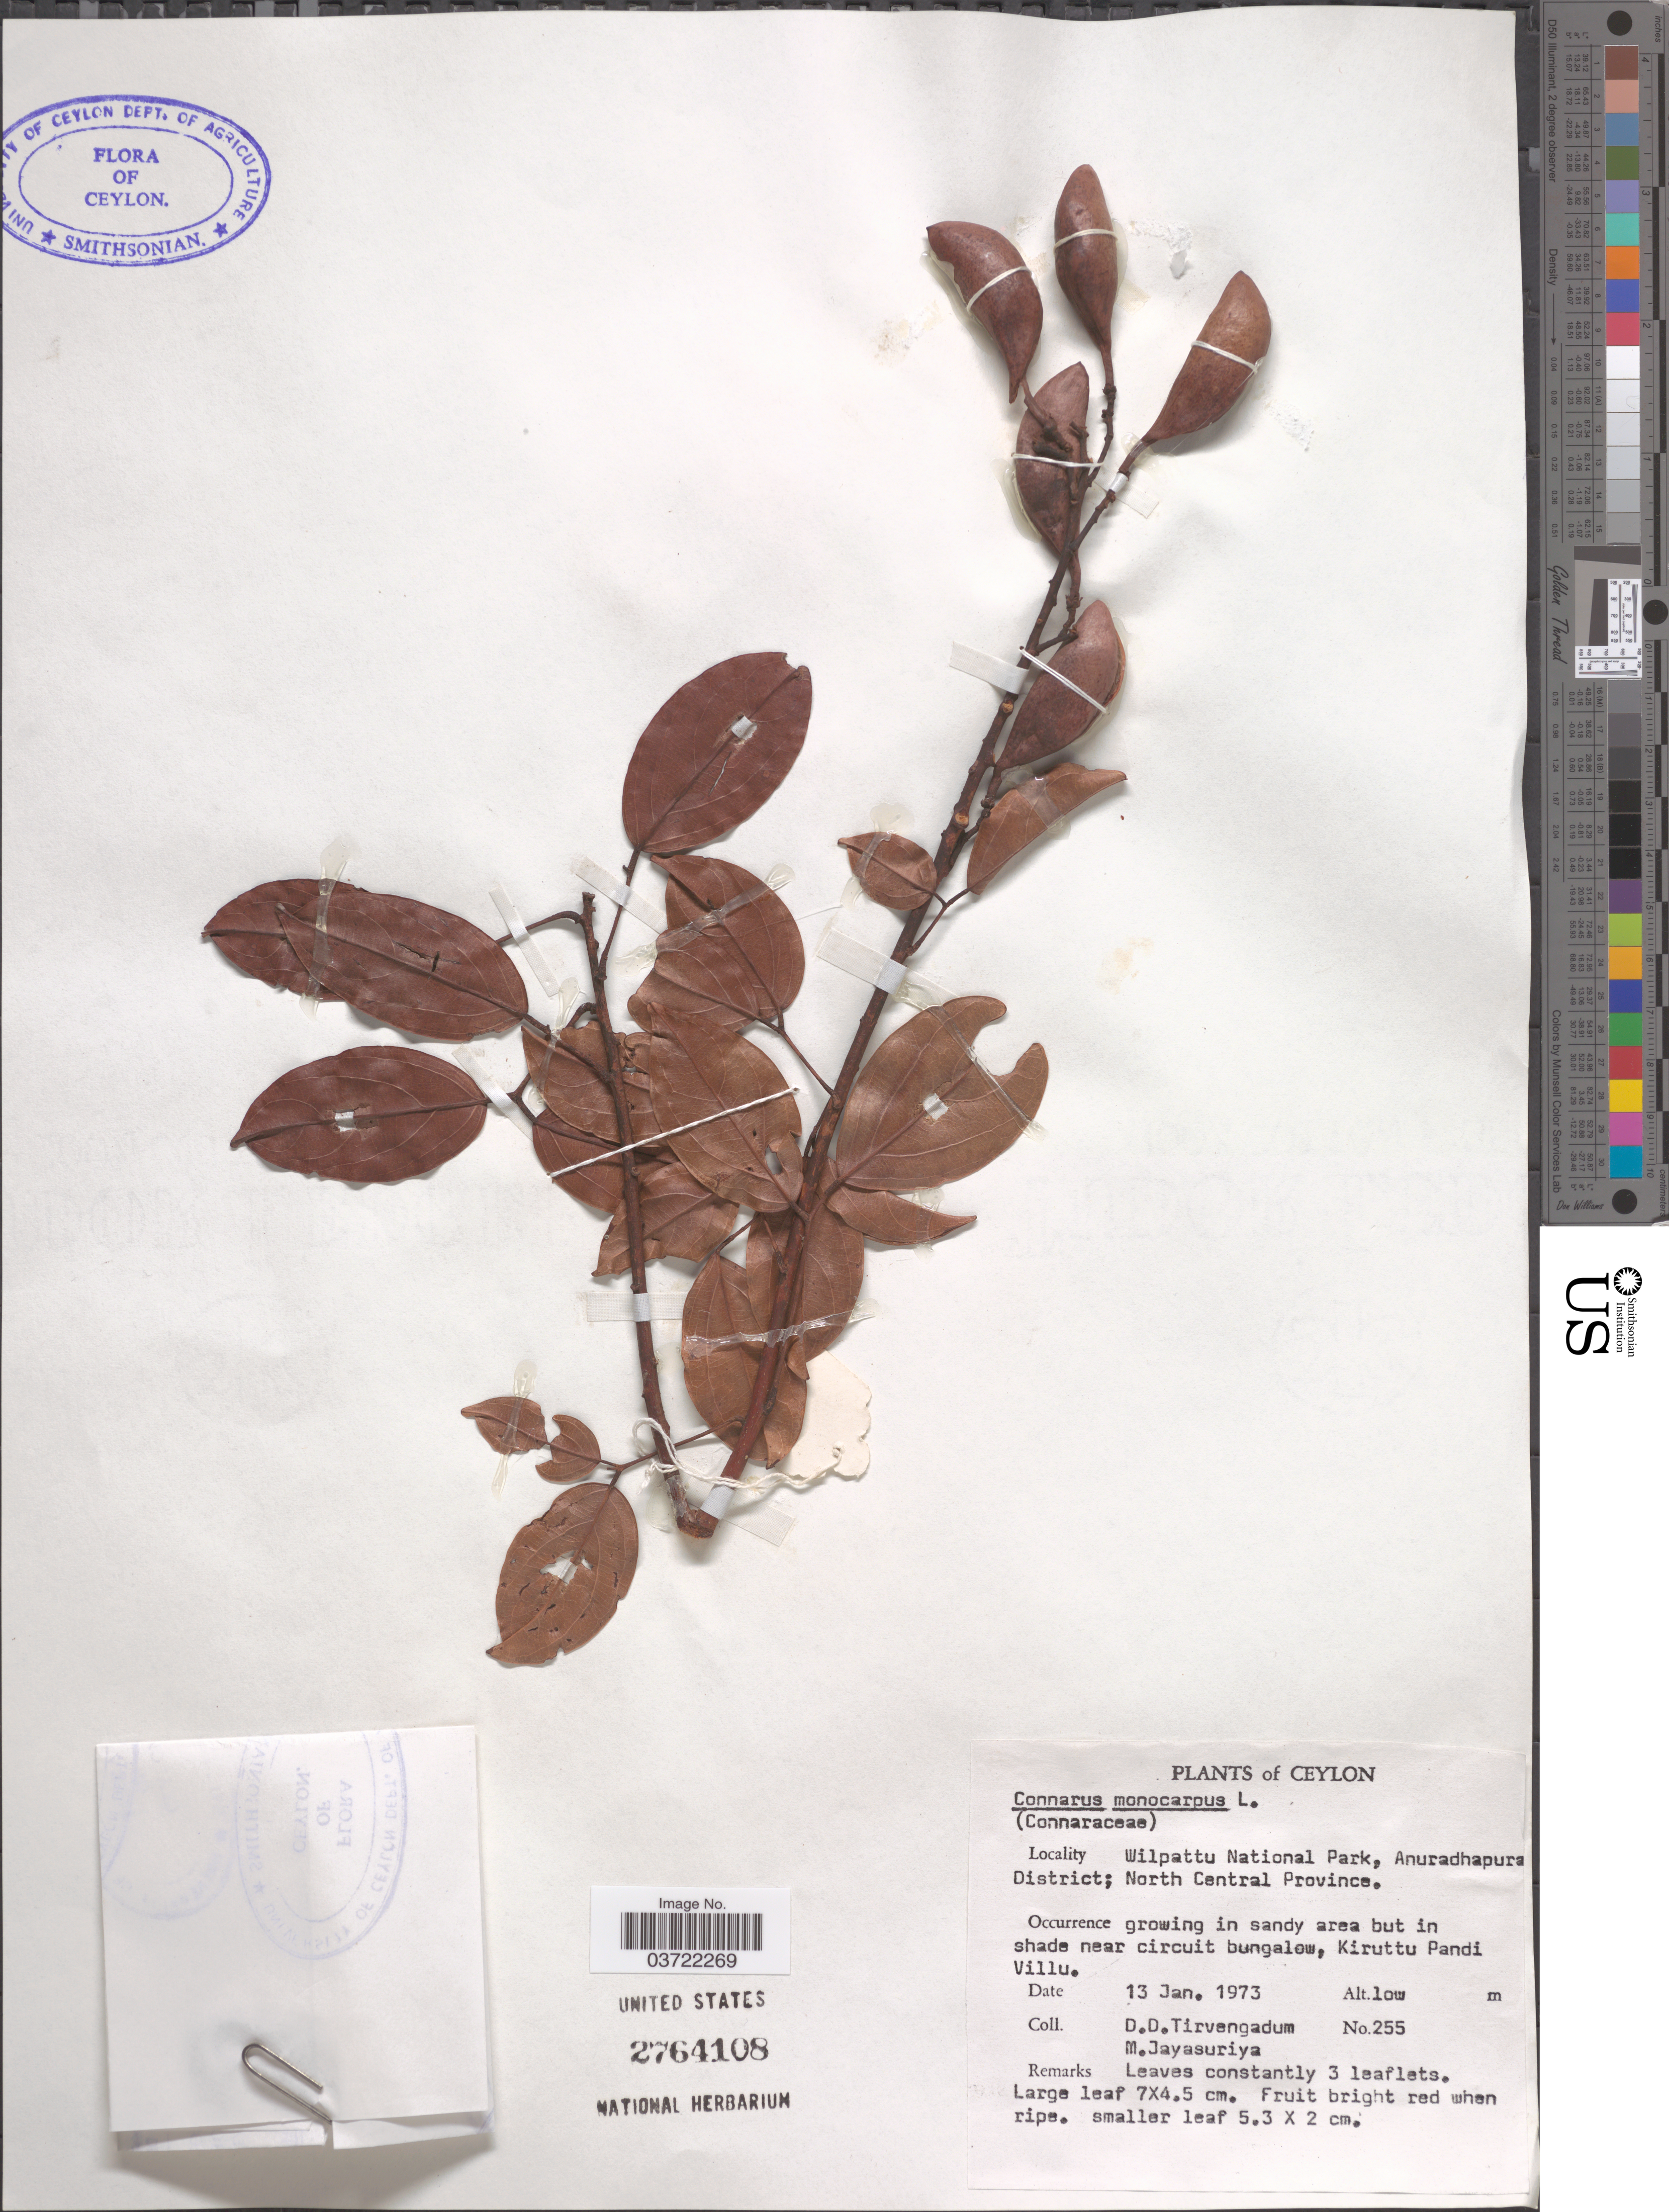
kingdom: Plantae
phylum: Tracheophyta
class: Magnoliopsida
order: Oxalidales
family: Connaraceae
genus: Connarus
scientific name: Connarus monocarpos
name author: L.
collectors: D. Tirvengadum & M. Jayasuriya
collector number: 255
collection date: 1973-01-13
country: Sri Lanka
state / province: North Central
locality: Ceylon. Wilpattu National Park, Anuradhapura District. Near circuit bungalow, Kiruttu Pandi Villu.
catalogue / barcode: US 2764108